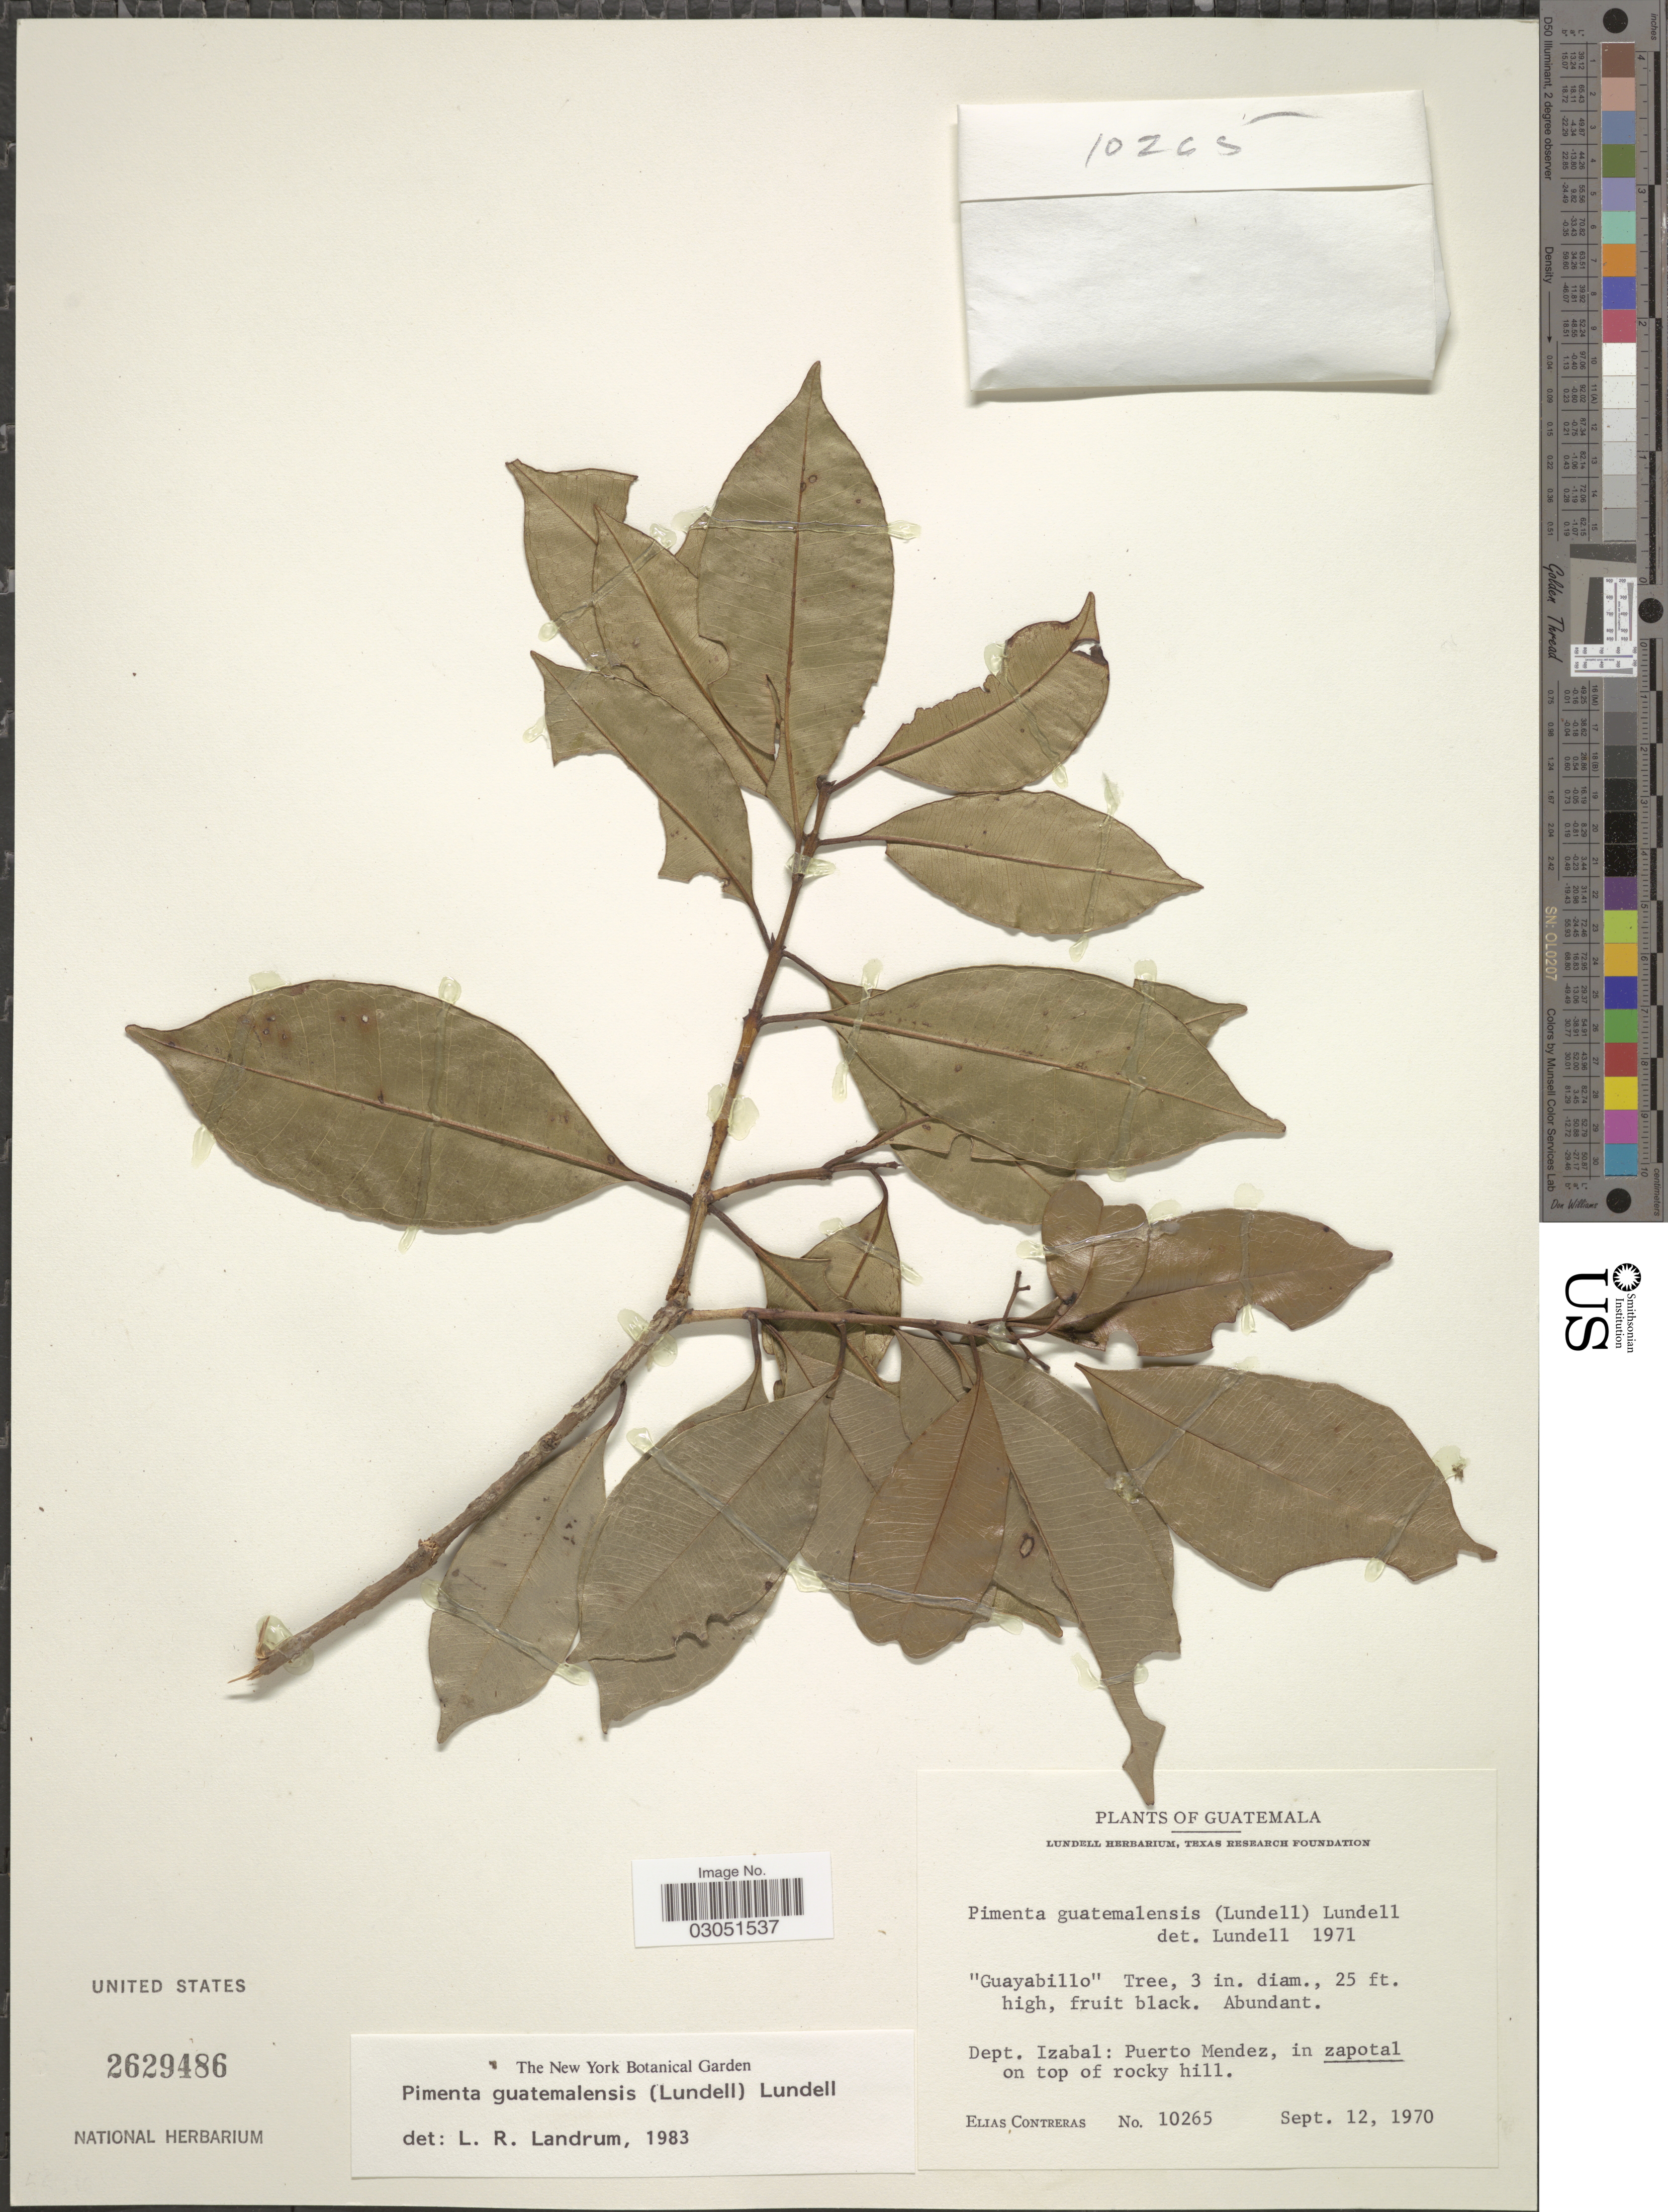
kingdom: Plantae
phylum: Tracheophyta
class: Magnoliopsida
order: Myrtales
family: Myrtaceae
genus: Pimenta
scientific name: Pimenta guatemalensis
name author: (Lundell) Lundell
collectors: E. Contreras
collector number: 10265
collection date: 1970-09-12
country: Guatemala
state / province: Izabal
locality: Dept. Izabal: Puerto Mendez, in zapotal on top of rocky hill.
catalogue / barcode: US 2629486